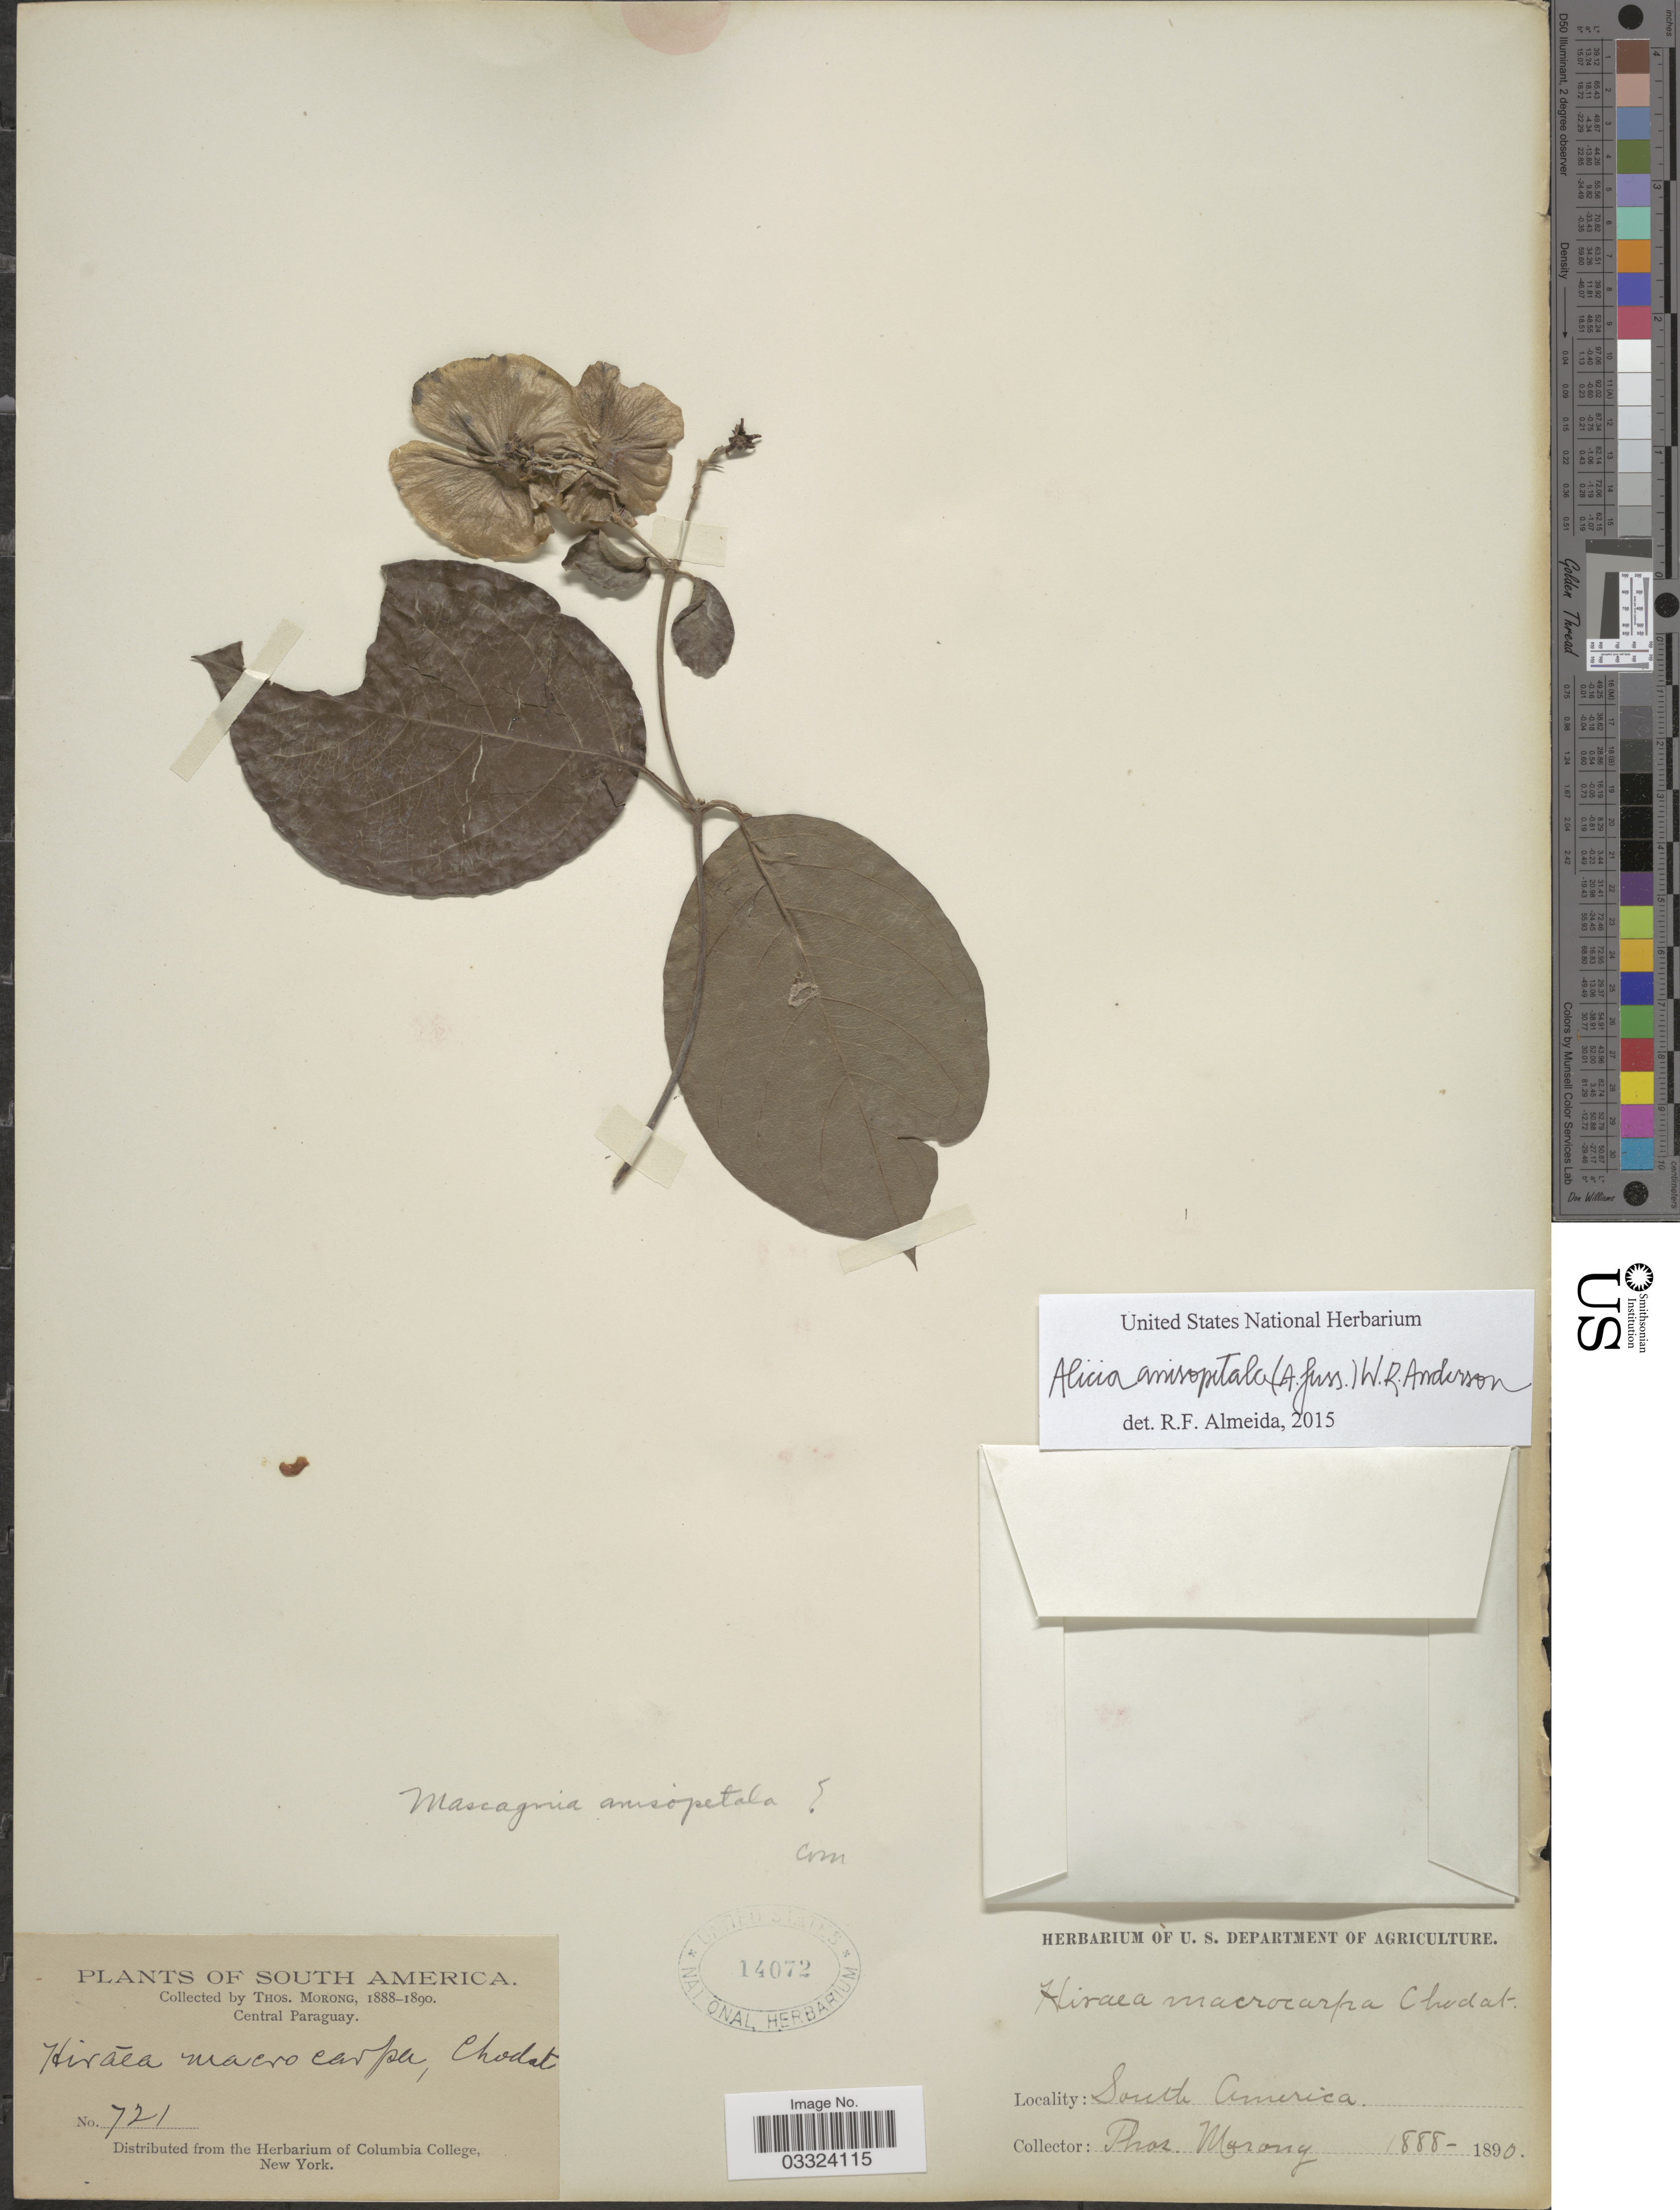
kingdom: Plantae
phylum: Tracheophyta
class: Magnoliopsida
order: Malpighiales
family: Malpighiaceae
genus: Alicia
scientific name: Alicia anisopetala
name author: (A. Juss.) W.R. Anderson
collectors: ex herb. T. Morong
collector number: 721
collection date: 1888/1890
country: Paraguay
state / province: Central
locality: Central Paraguay.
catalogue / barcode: US 14072